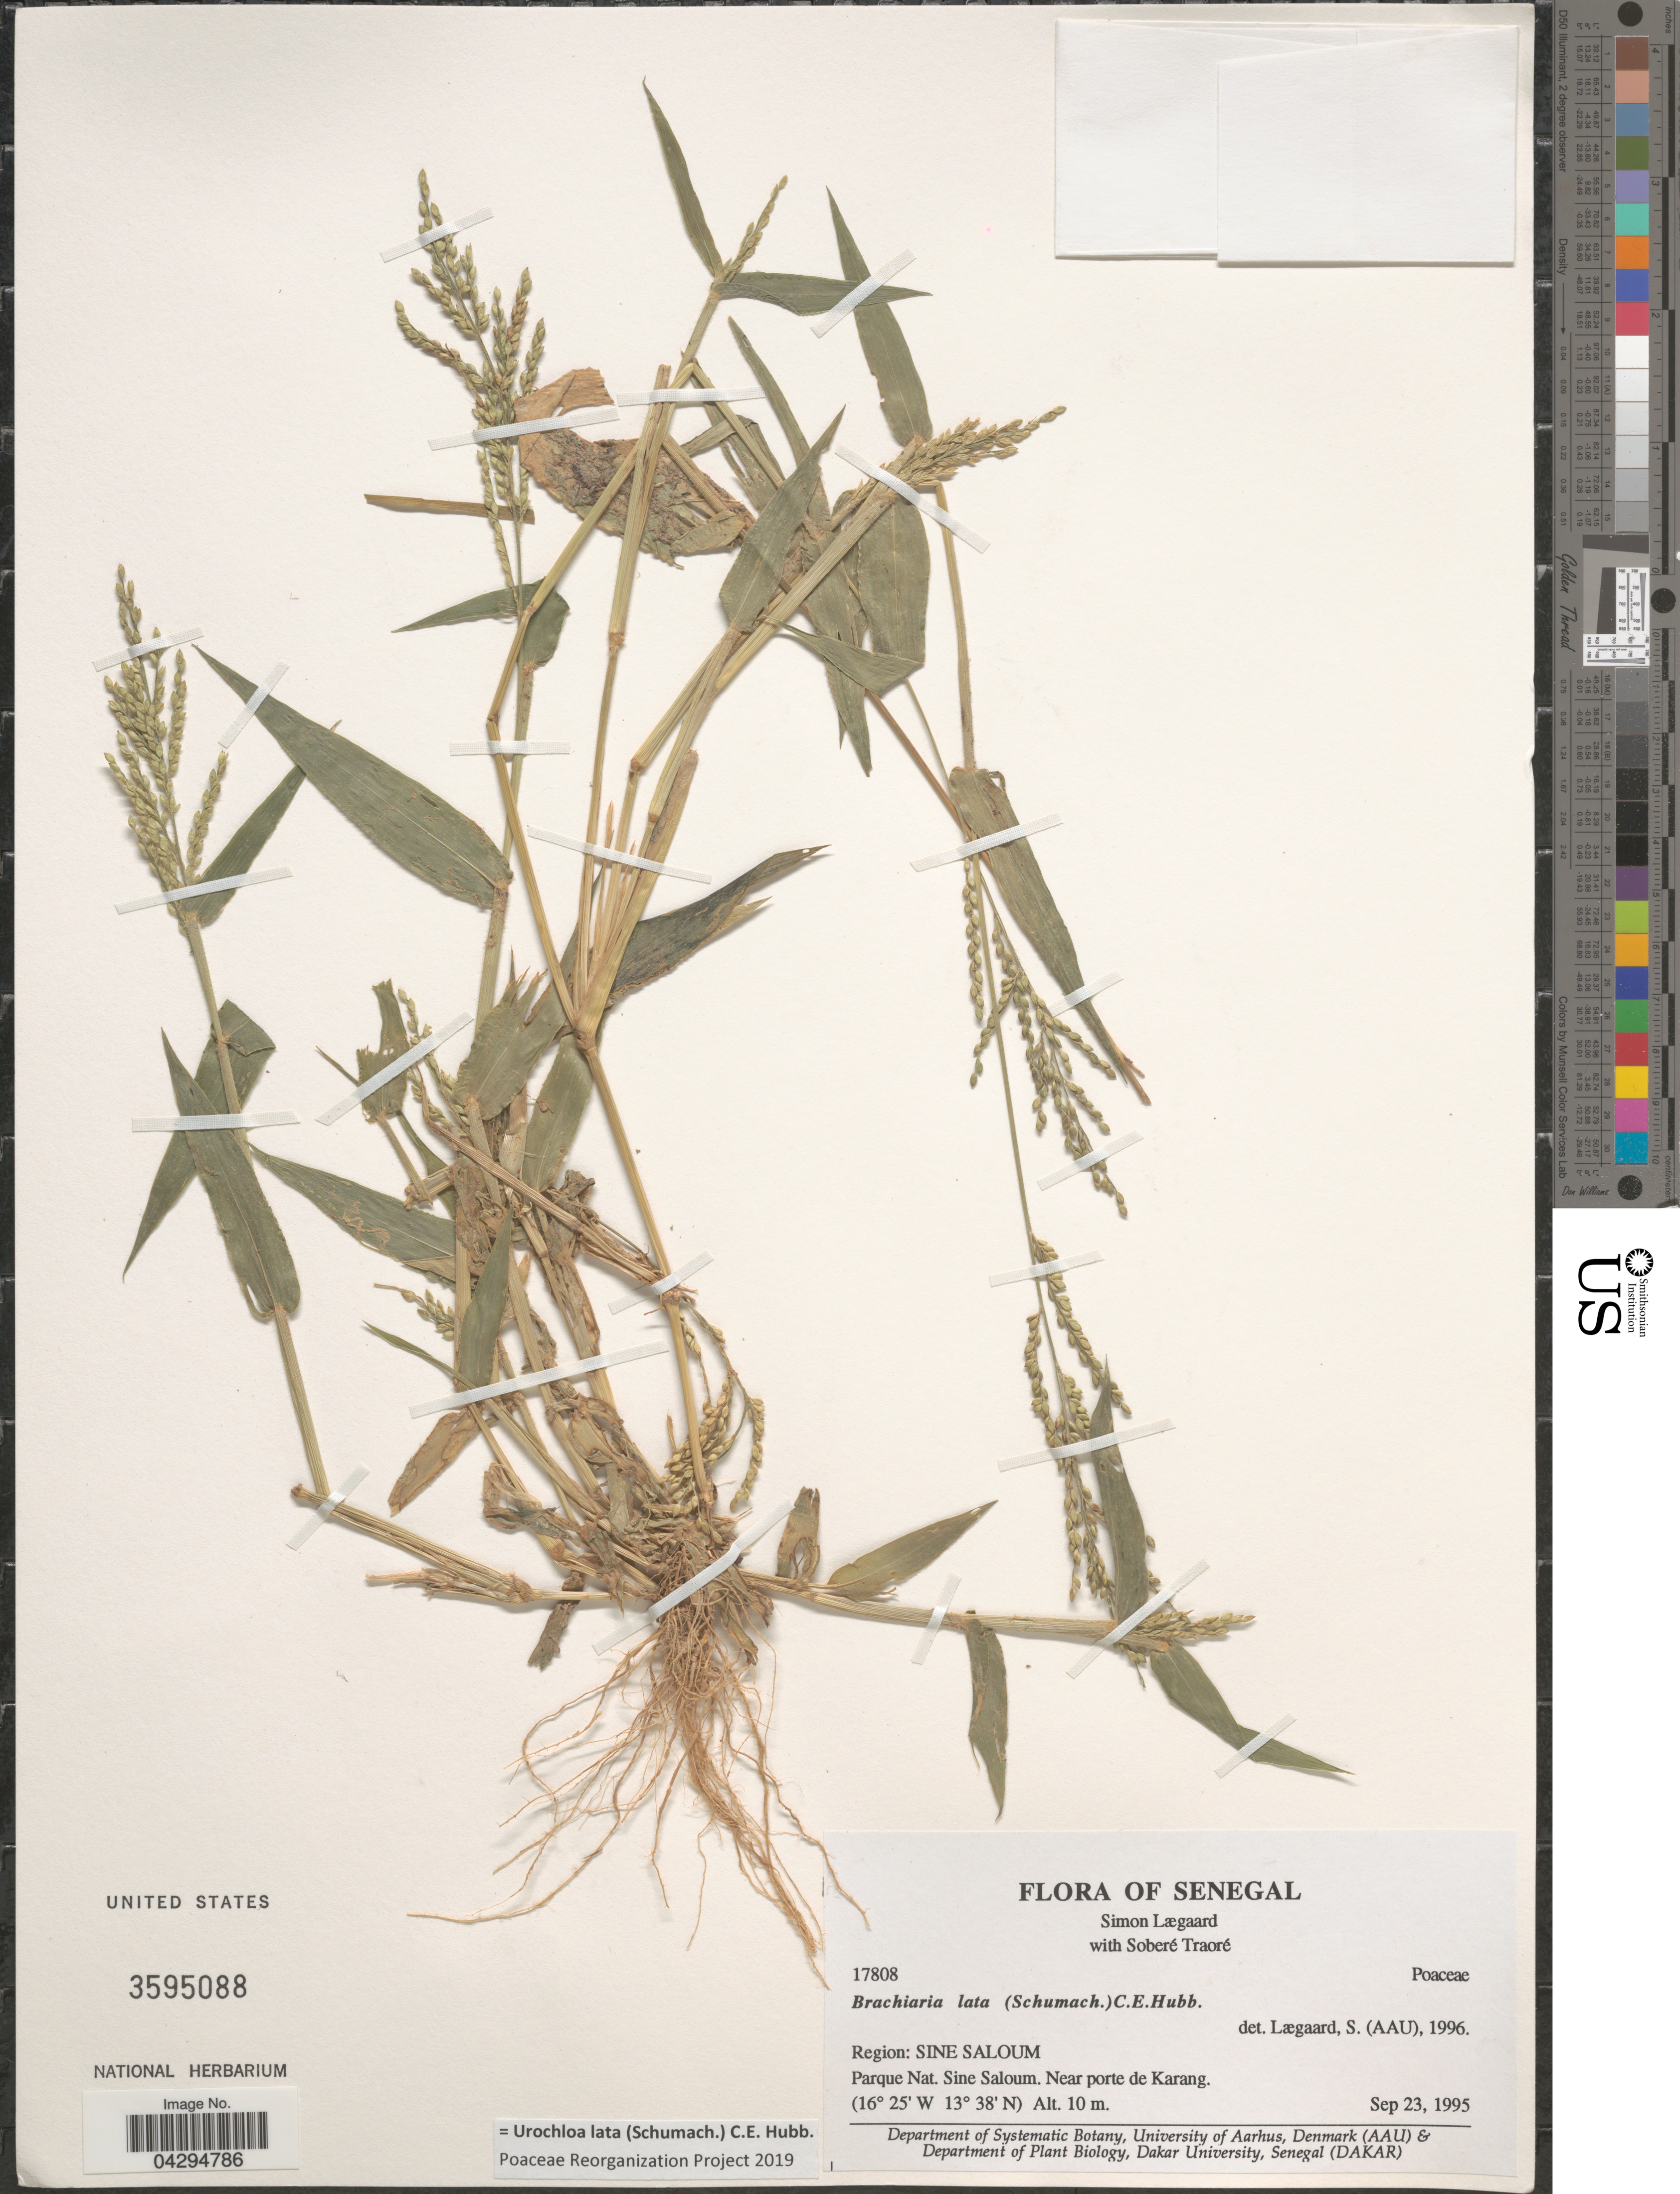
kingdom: Plantae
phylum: Tracheophyta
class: Liliopsida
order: Poales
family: Poaceae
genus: Urochloa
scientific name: Urochloa lata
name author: (Schumach.) C. E. Hubb.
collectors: S. Lægaard & S. Traore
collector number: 17808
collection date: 1995-09-23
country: Senegal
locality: Region: Sine Saloum. Parque Nat. Sine Saloum. Near porte de Karang.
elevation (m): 10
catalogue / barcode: US 3595088